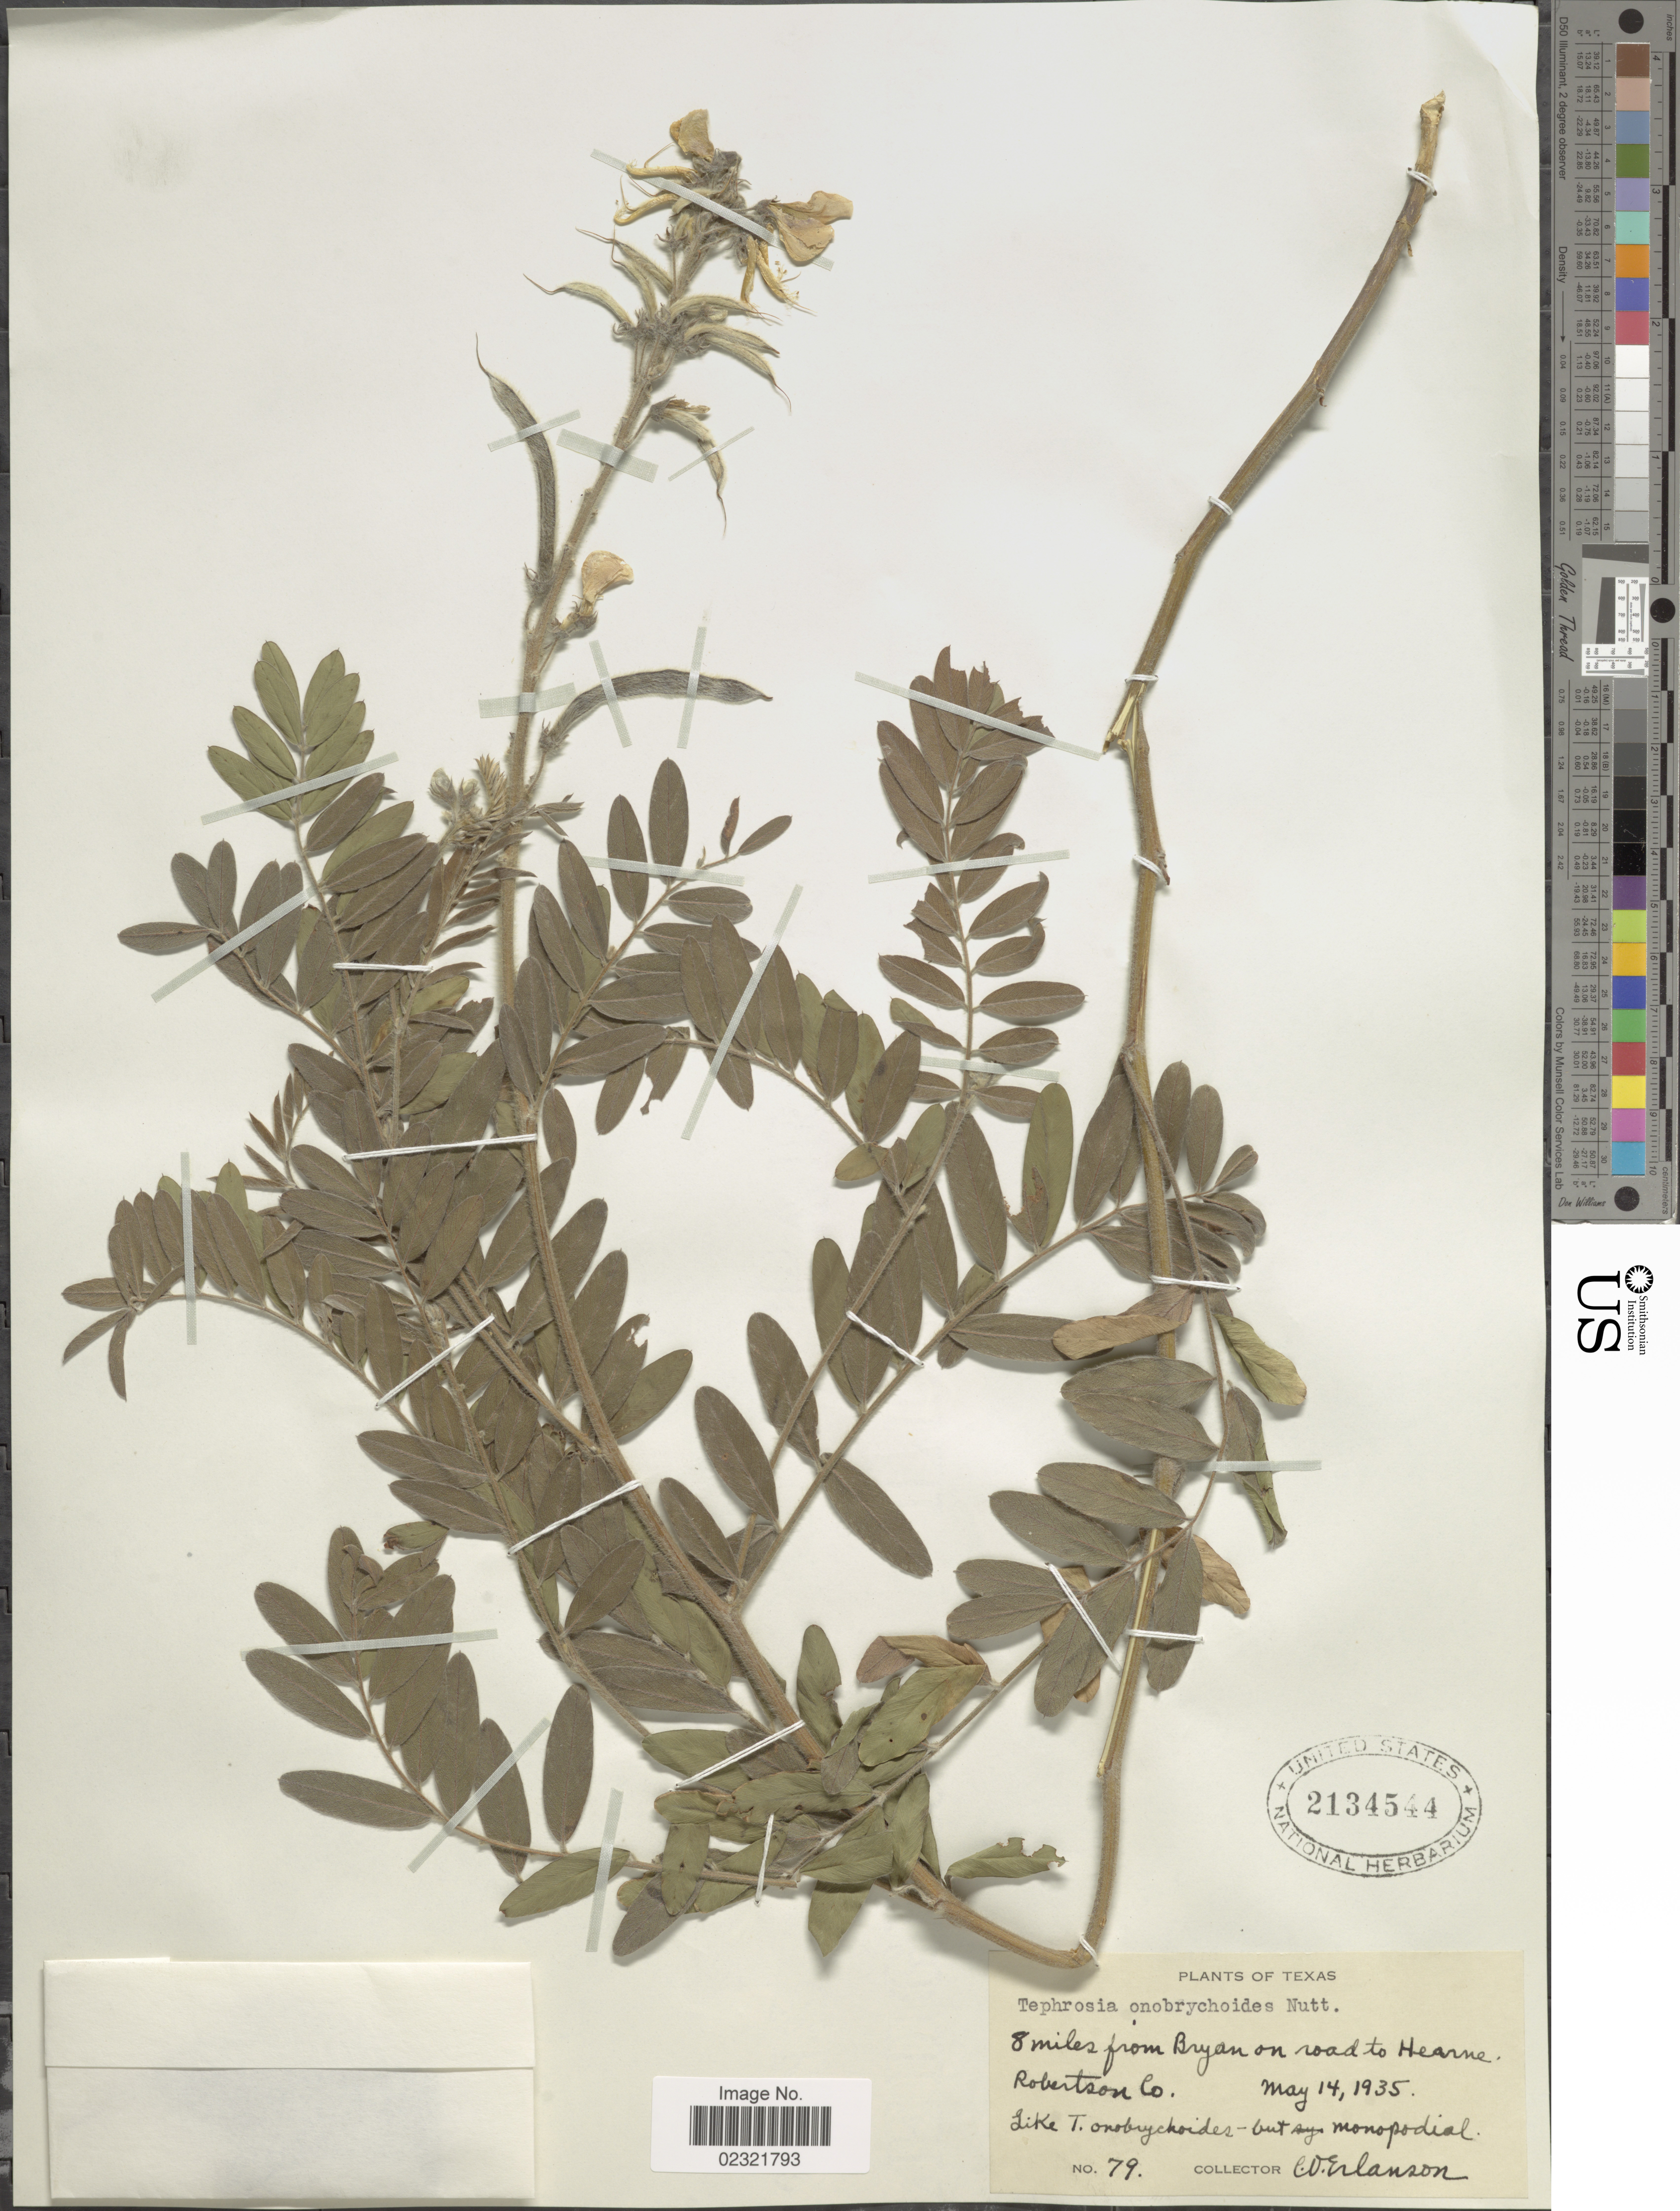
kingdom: Plantae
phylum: Tracheophyta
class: Magnoliopsida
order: Fabales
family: Fabaceae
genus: Tephrosia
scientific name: Tephrosia onobrychoides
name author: Nutt.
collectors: C. O. Erlanson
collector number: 79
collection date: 1935-05-14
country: United States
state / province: Texas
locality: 8 miles from Bryan on road to Hearne, Robertson Co.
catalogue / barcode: US 2134544